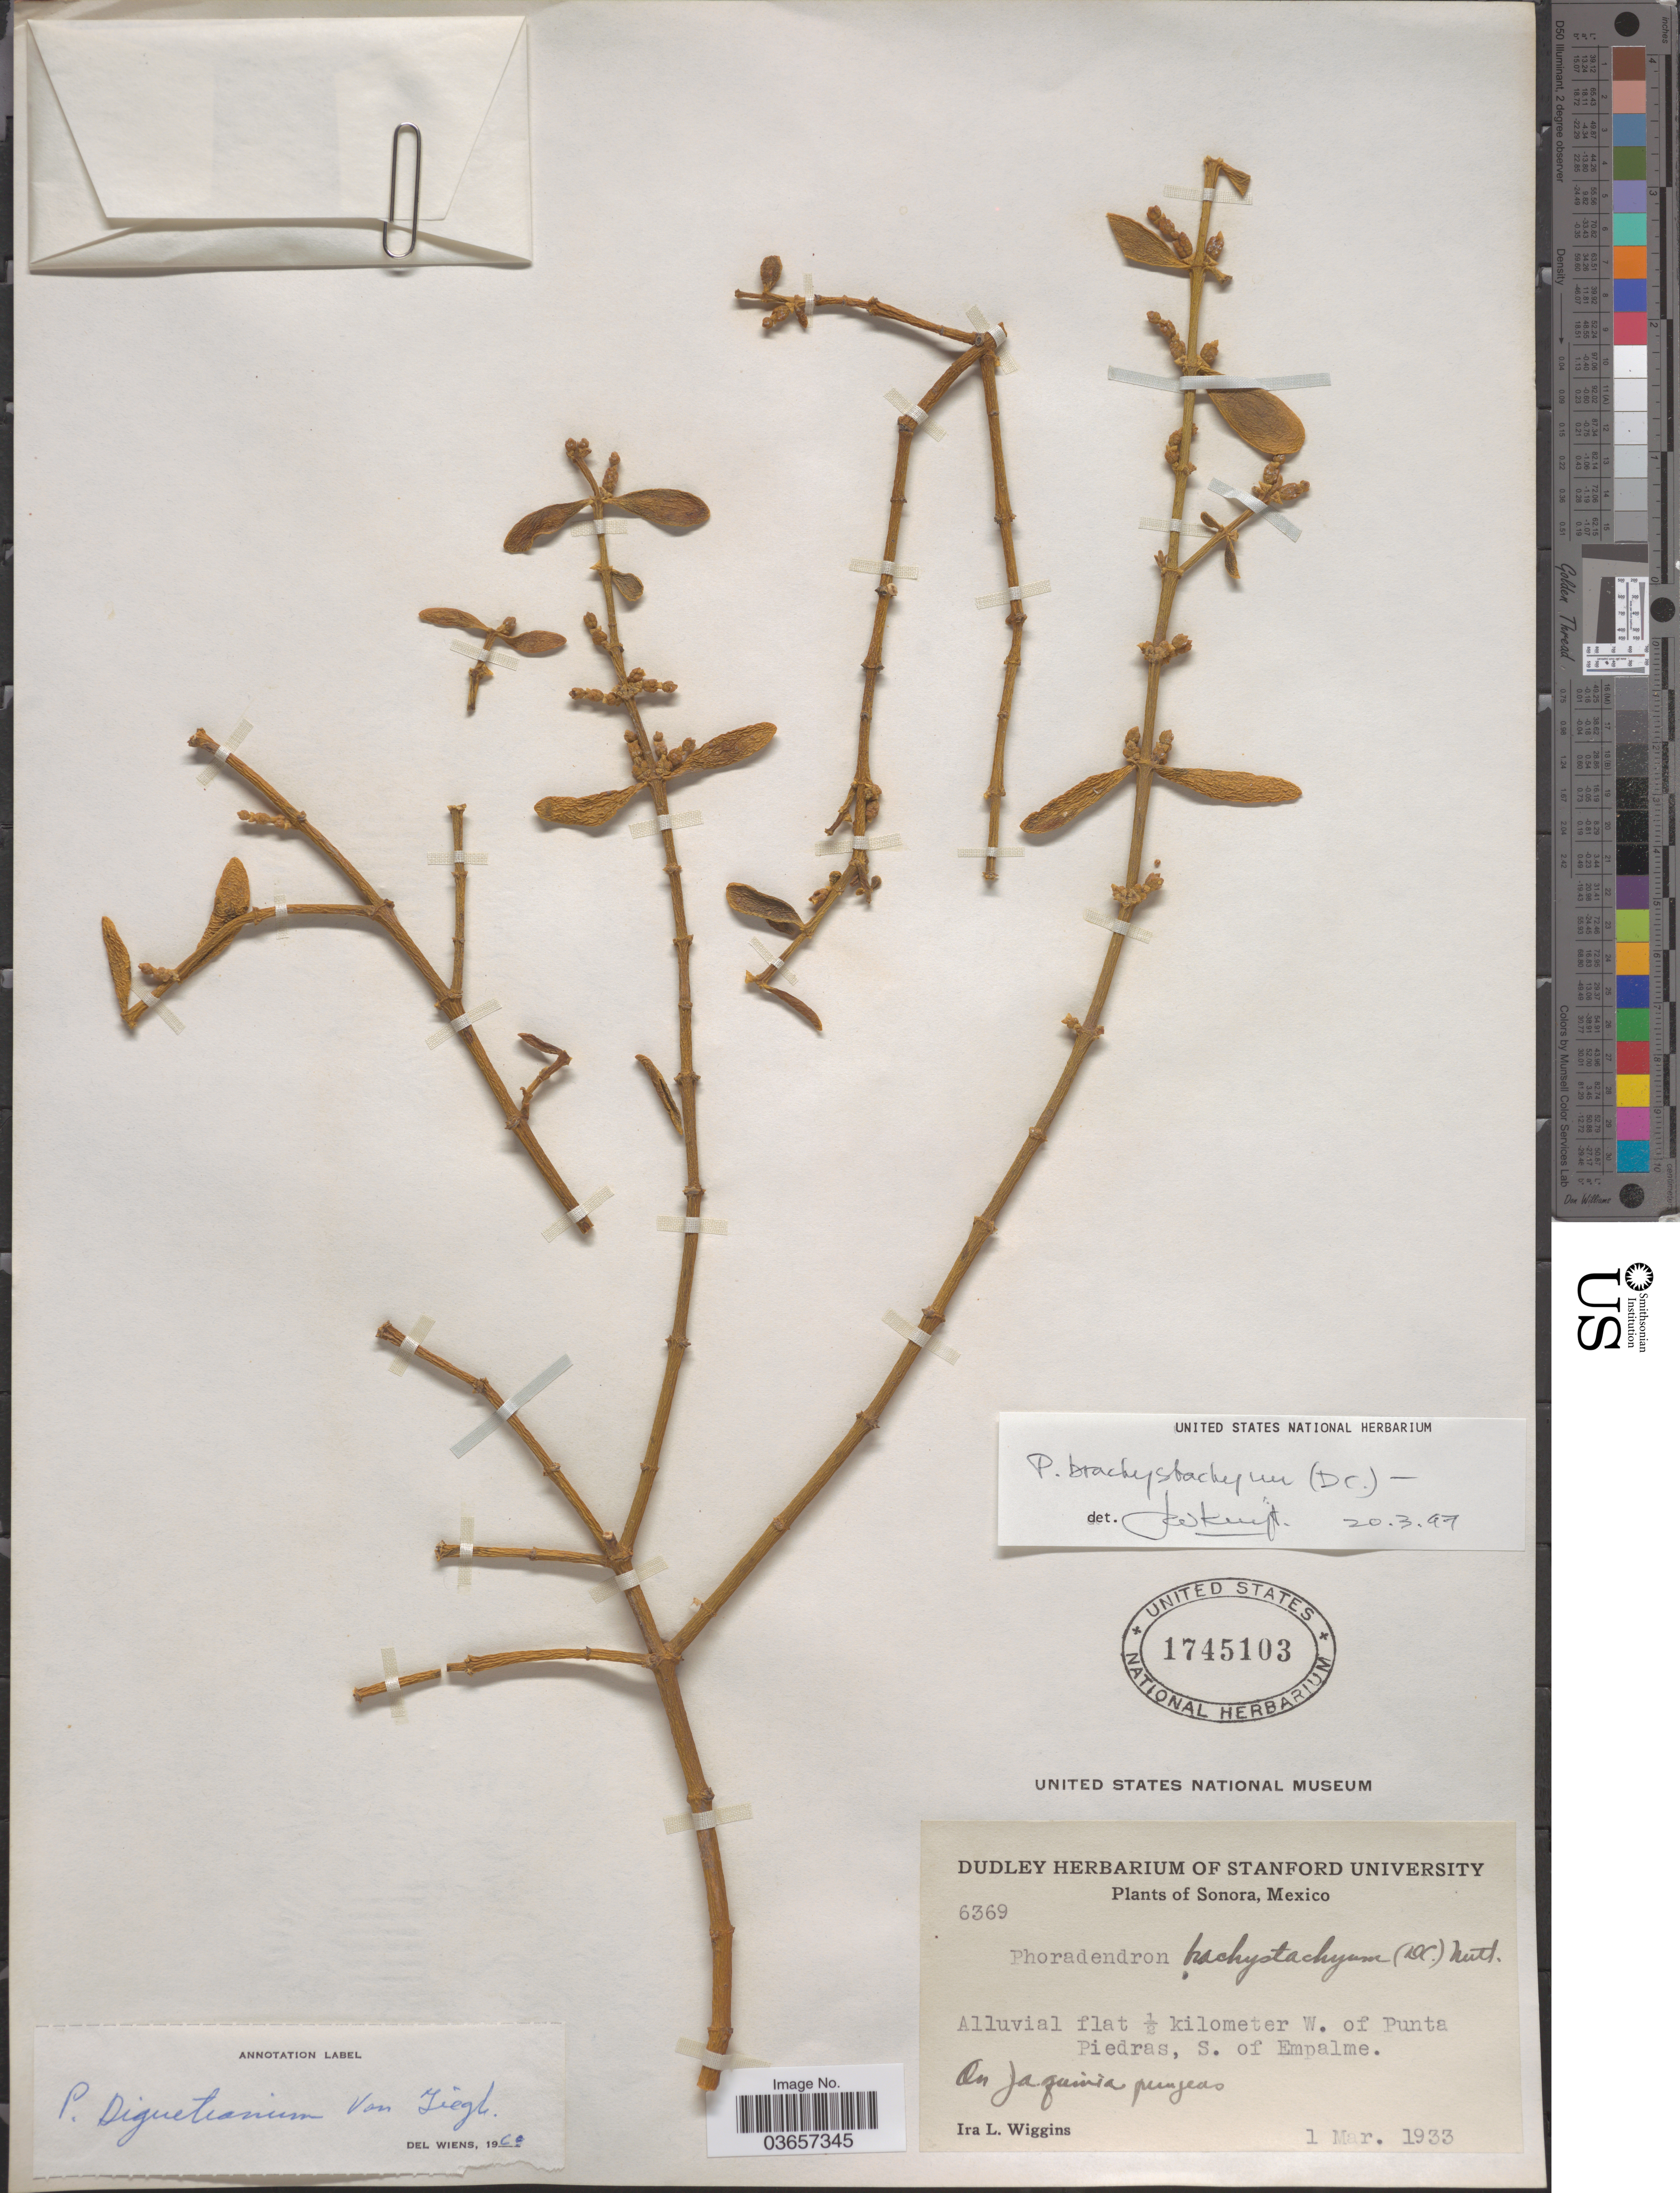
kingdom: Plantae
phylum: Tracheophyta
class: Magnoliopsida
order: Santalales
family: Viscaceae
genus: Phoradendron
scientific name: Phoradendron brachystachyum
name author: (DC.) Oliv.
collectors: I. L. Wiggins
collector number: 6369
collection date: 1933-03-01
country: Mexico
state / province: Sonora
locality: Alluvial flat ½ kilometer W. of Punta Piedras, S. of Empalme. On Jacquinia pungens.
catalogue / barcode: US 1745103